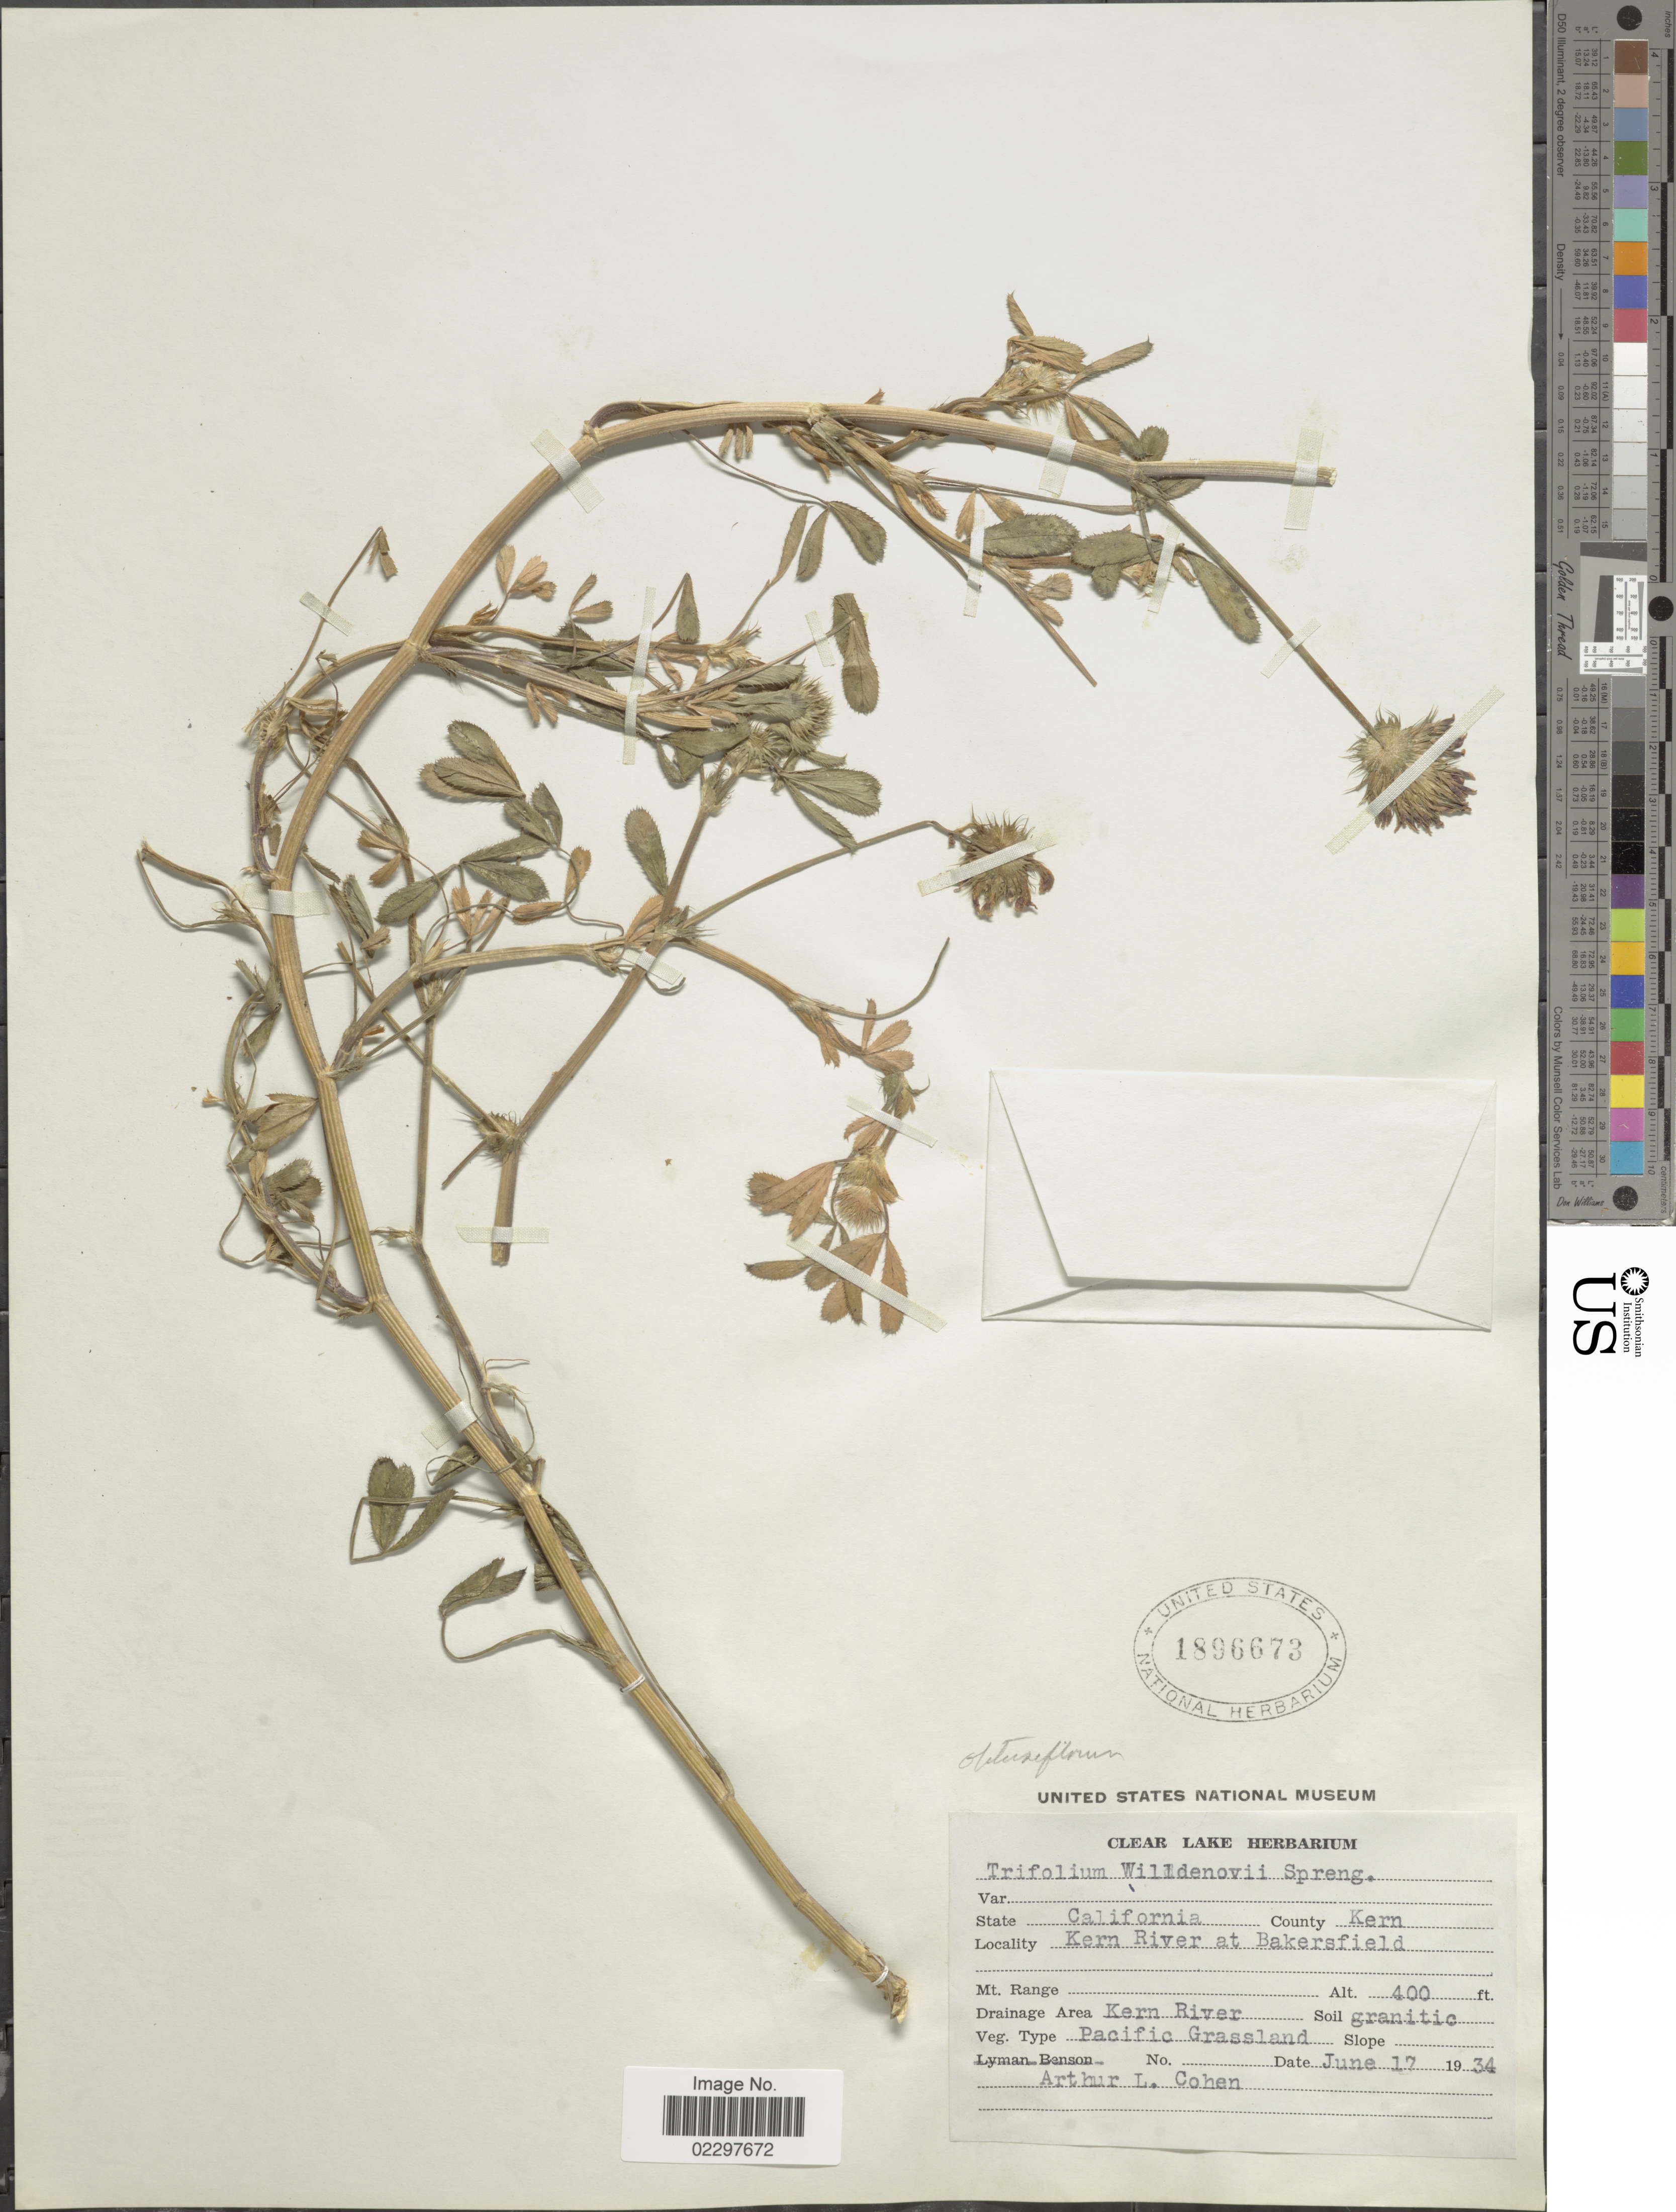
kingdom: Plantae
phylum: Tracheophyta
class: Magnoliopsida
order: Fabales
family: Fabaceae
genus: Trifolium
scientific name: Trifolium obtusiflorum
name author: Hook.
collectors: A. Cohen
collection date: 1934-06-17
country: United States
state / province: California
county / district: Kern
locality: Kern, Kern River at Bakersfield, Drainage Area Kern River, Veg. Type Pacific Grassland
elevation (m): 122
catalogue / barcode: US 1896673